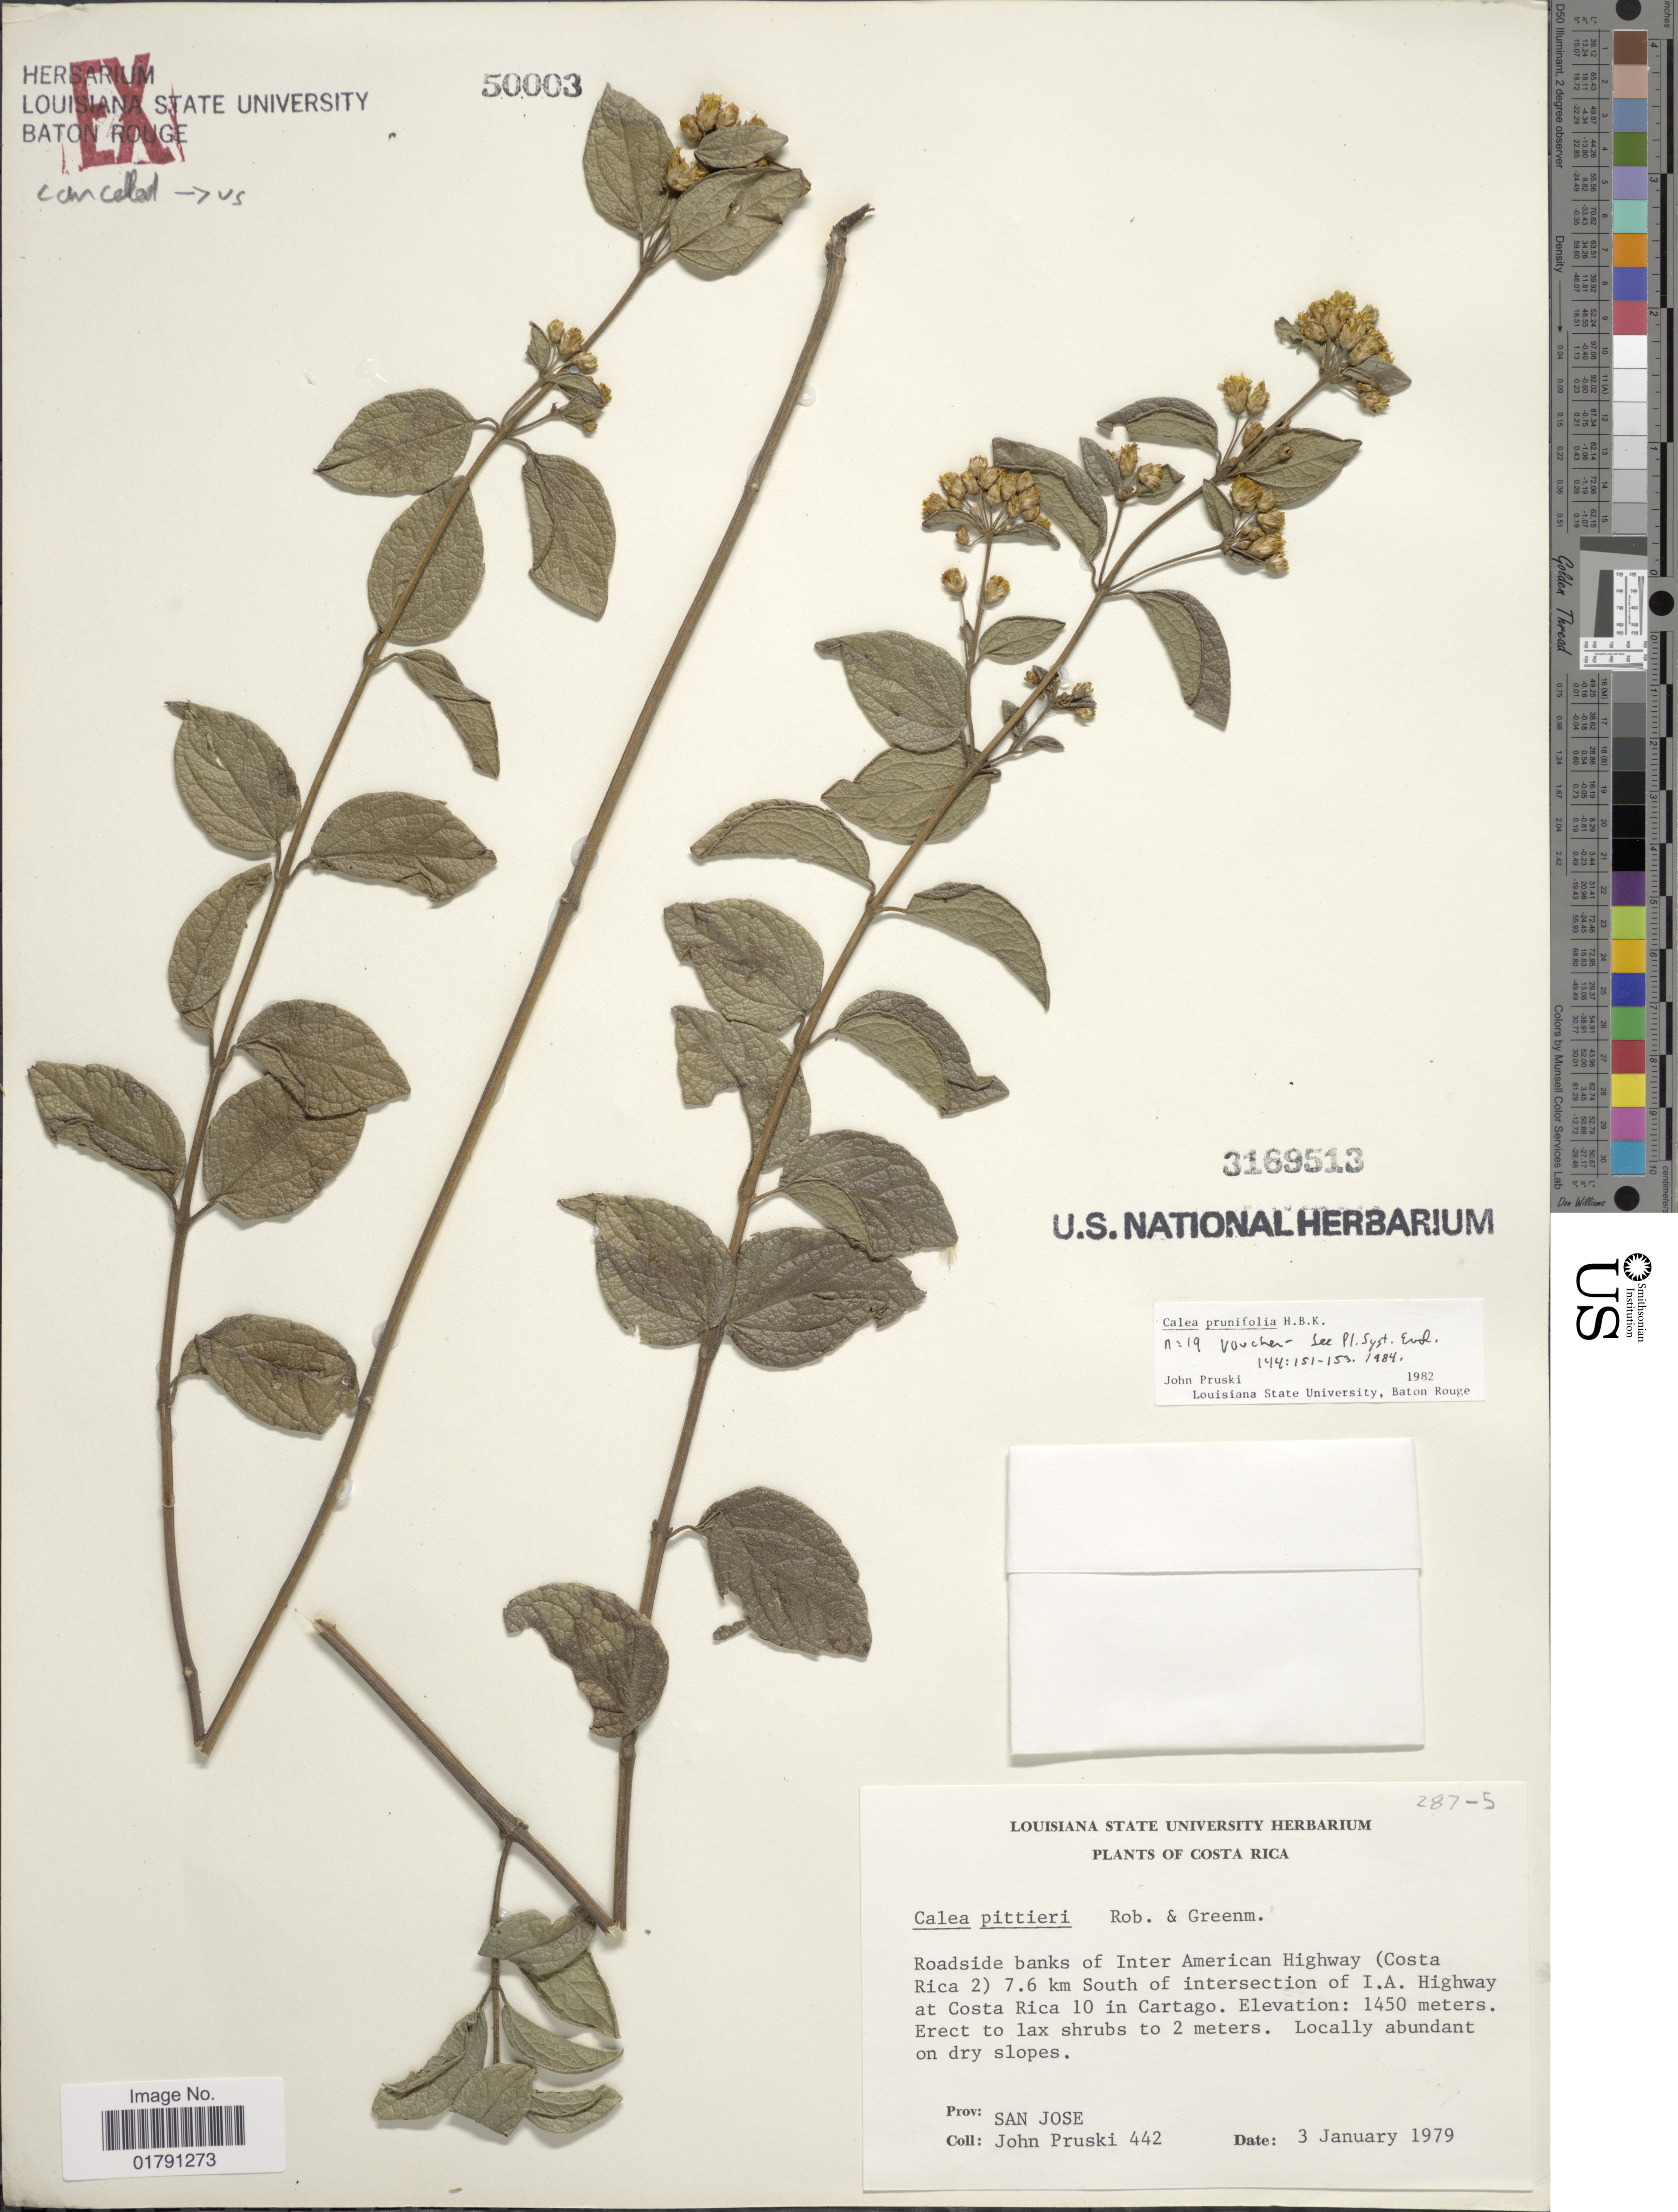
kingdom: Plantae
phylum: Tracheophyta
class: Magnoliopsida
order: Asterales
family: Asteraceae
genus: Calea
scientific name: Calea prunifolia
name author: Kunth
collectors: J. F. Pruski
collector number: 442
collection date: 1979-01-03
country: Costa Rica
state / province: San José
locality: Roadside banks of Inters American Highway (Costa Rica 2) 7.6 km South of intersection of I. A. Highway at Costa Rica 10 in Cartago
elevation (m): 1450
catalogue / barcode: US 3169513